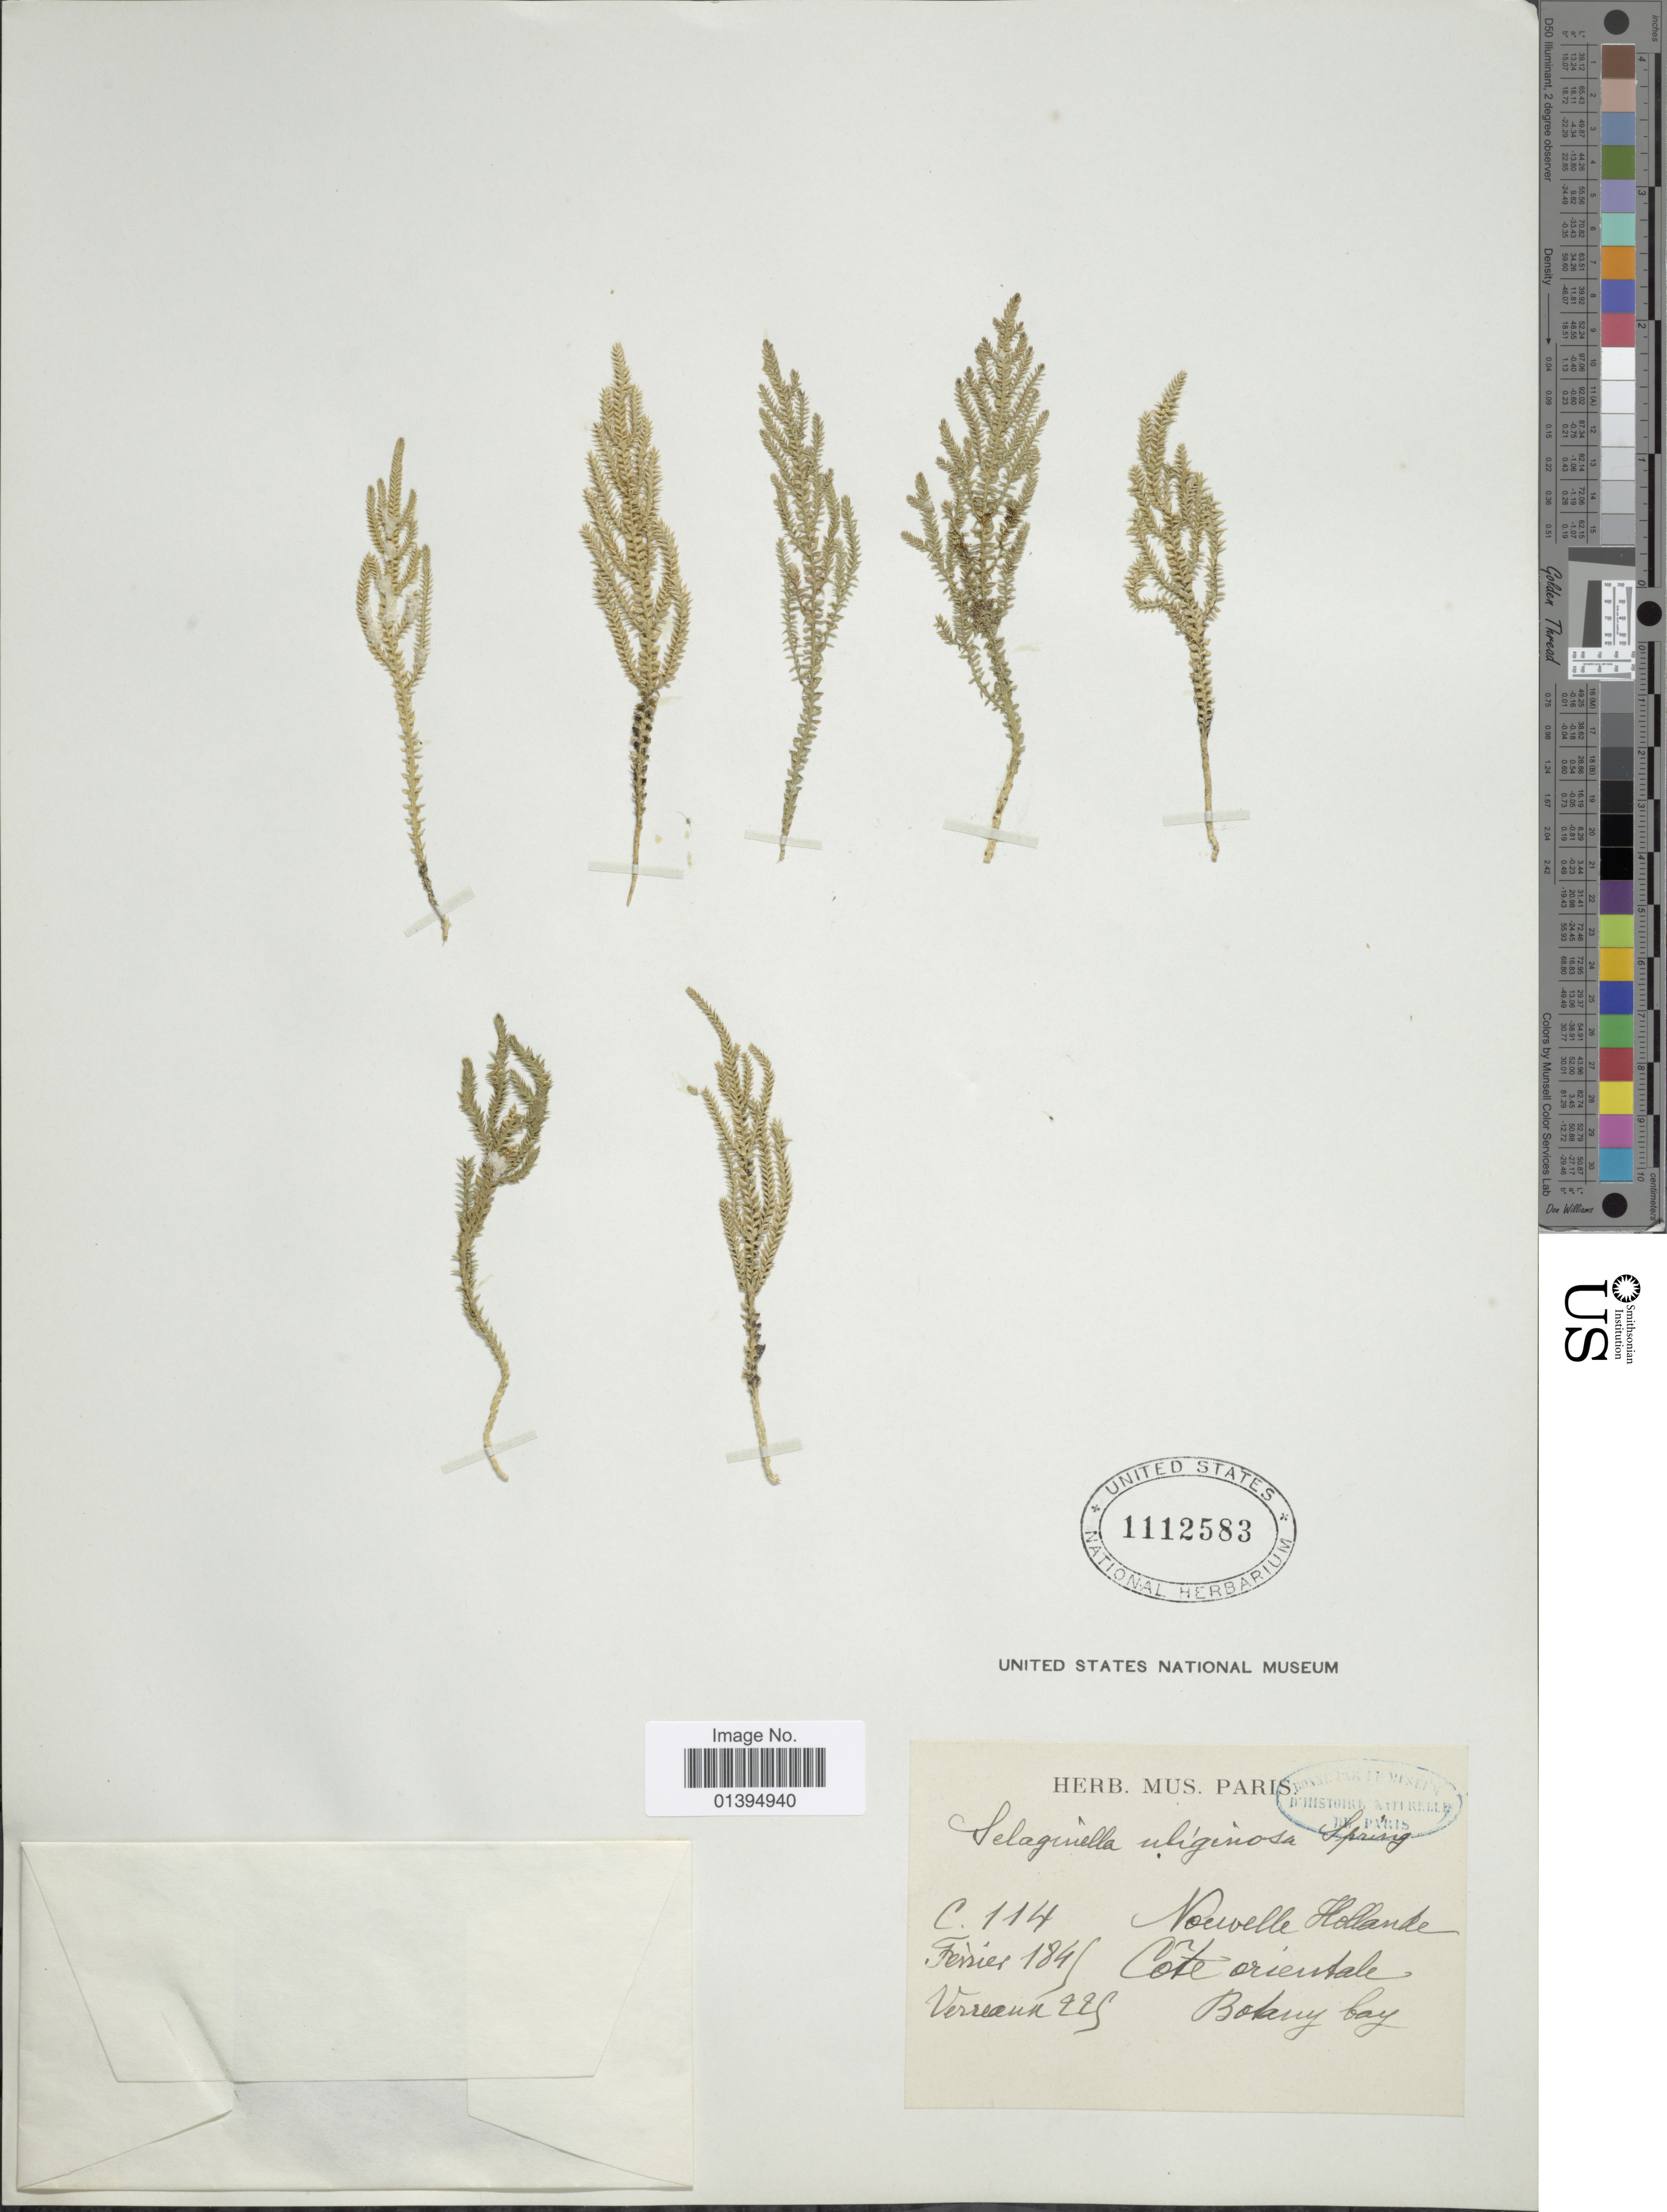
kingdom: Plantae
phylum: Tracheophyta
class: Lycopodiopsida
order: Selaginellales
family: Selaginellaceae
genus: Selaginella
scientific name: Selaginella uliginosa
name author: Spring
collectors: Verreaux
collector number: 229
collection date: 1845-02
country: Australia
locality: Nouvelle Hollande, Côte orientale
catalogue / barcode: US 1112583